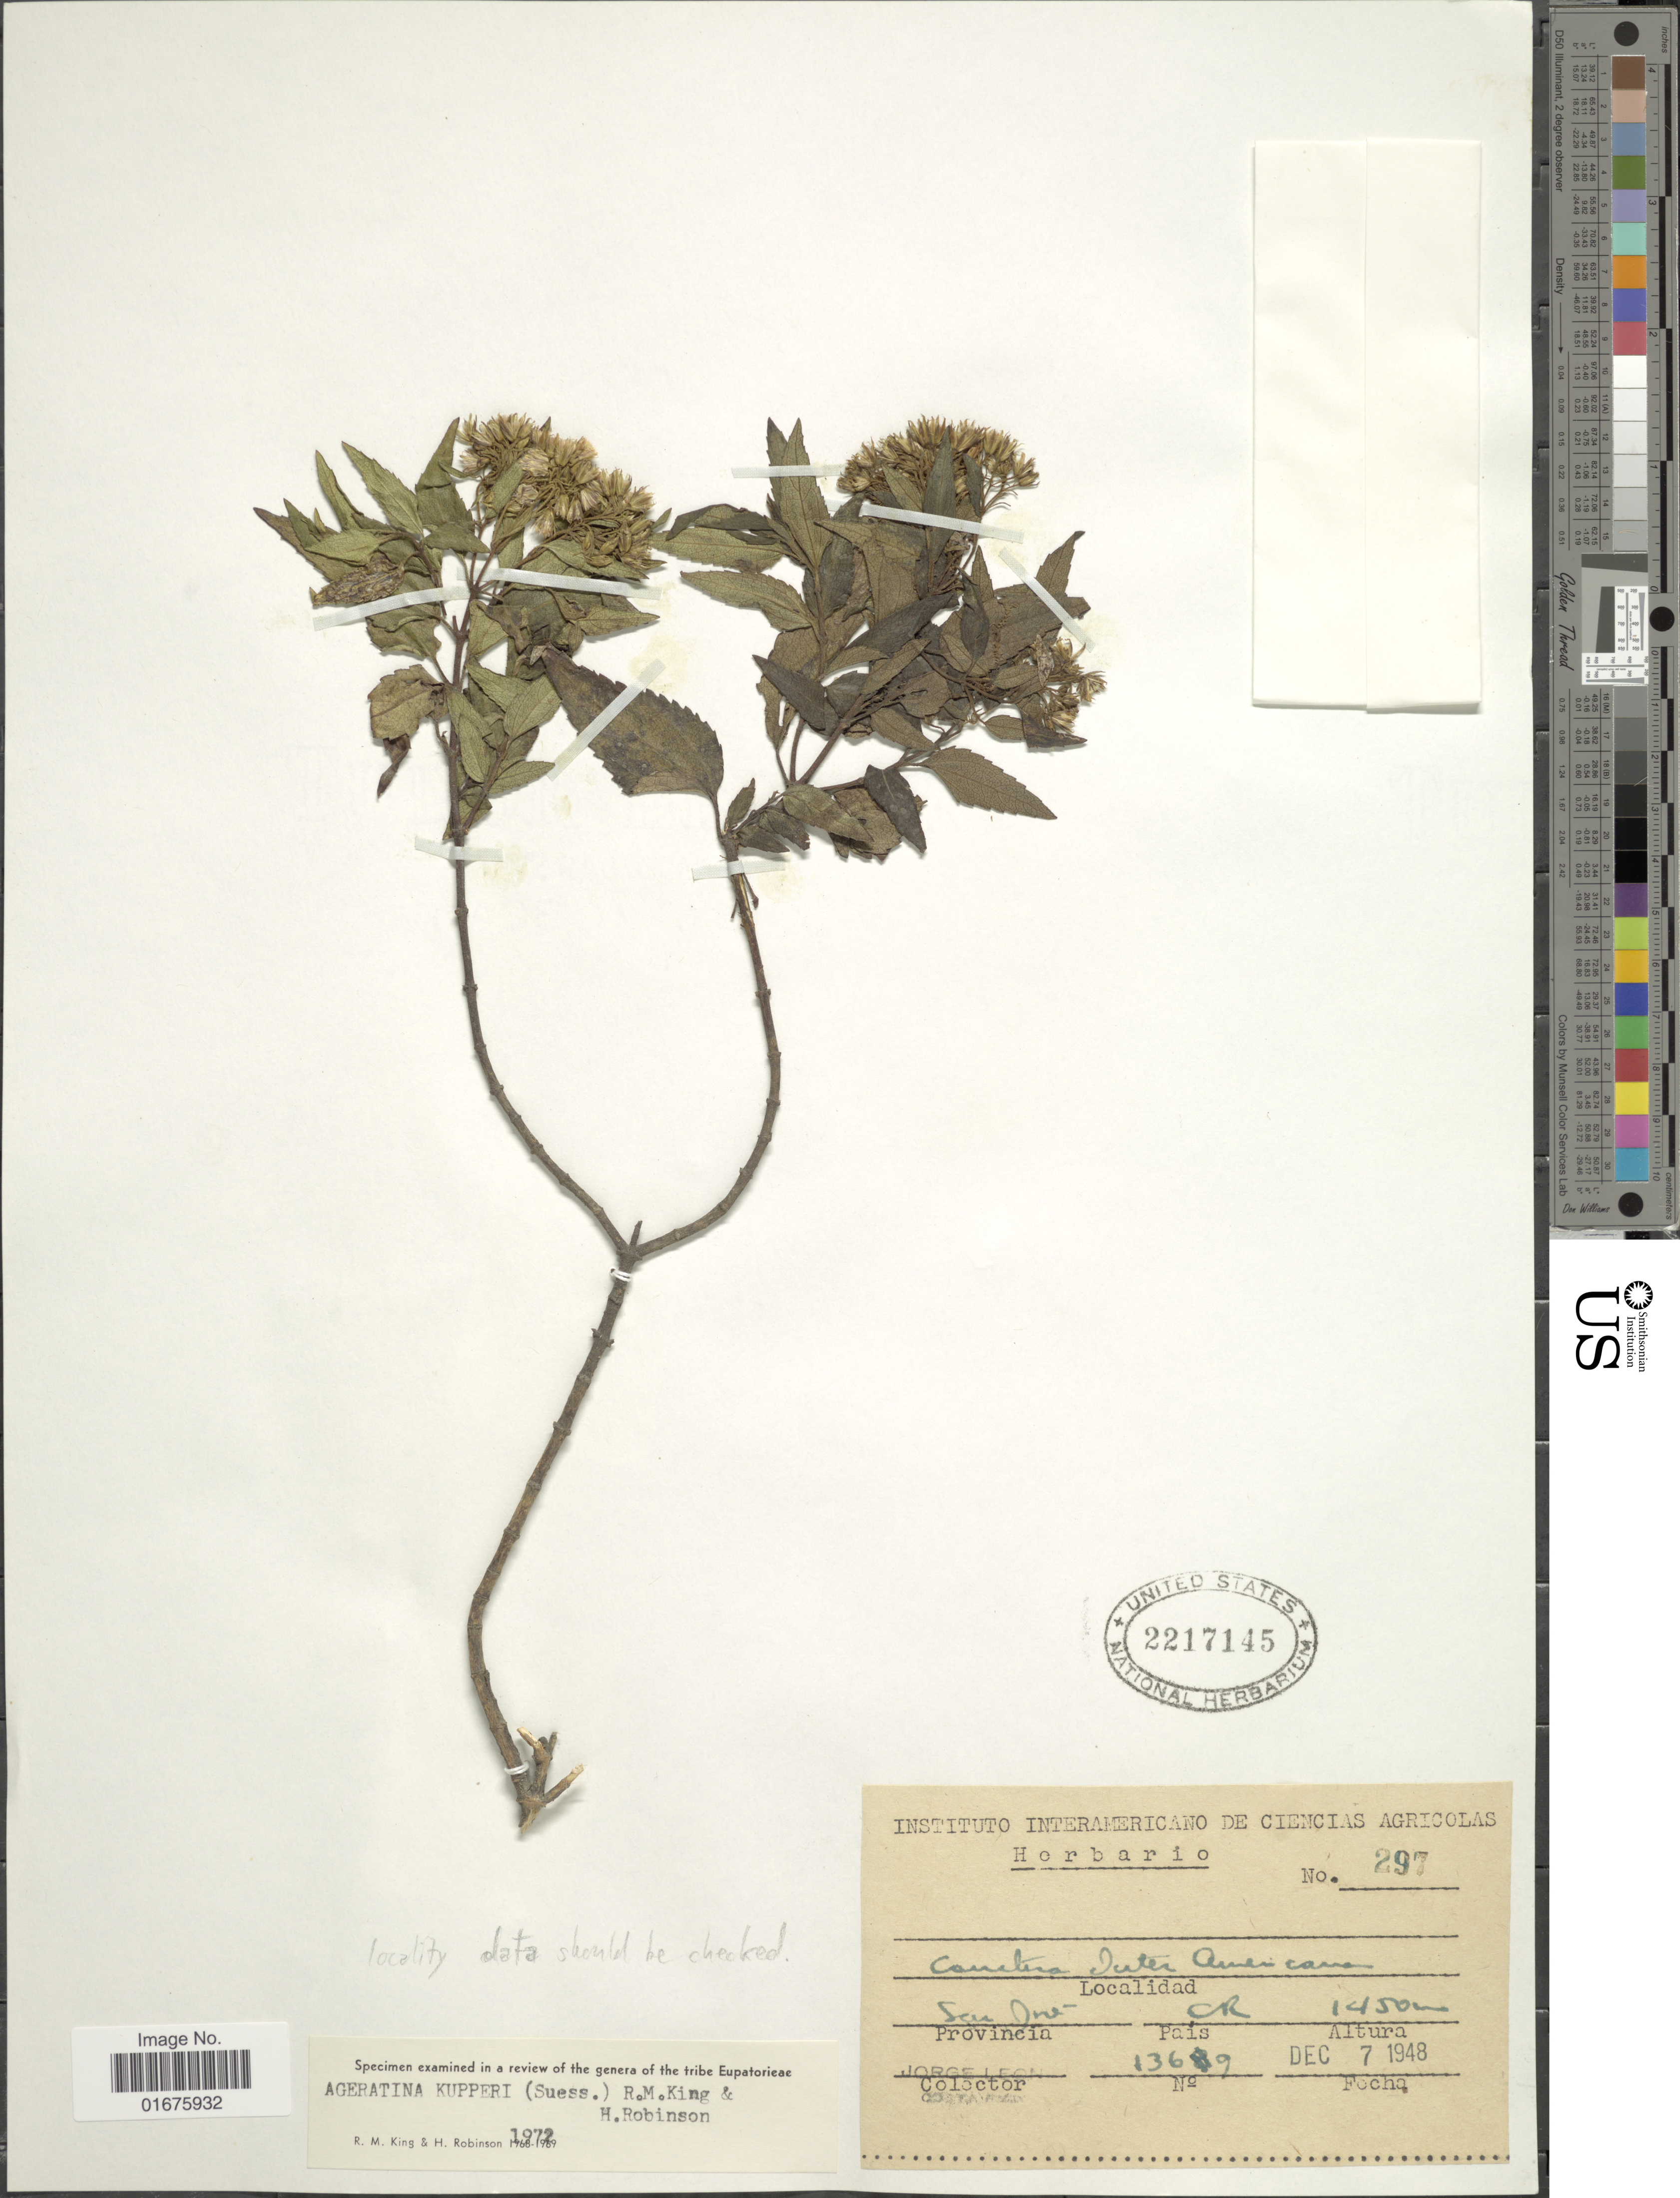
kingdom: Plantae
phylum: Tracheophyta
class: Magnoliopsida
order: Asterales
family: Asteraceae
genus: Ageratina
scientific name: Ageratina kupperi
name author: (Suess.) R.M. King & H. Rob.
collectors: J. León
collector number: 297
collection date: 1948-12-07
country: Costa Rica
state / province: San José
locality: Carretera Interamericana, C.R.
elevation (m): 1450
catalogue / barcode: US 2217145